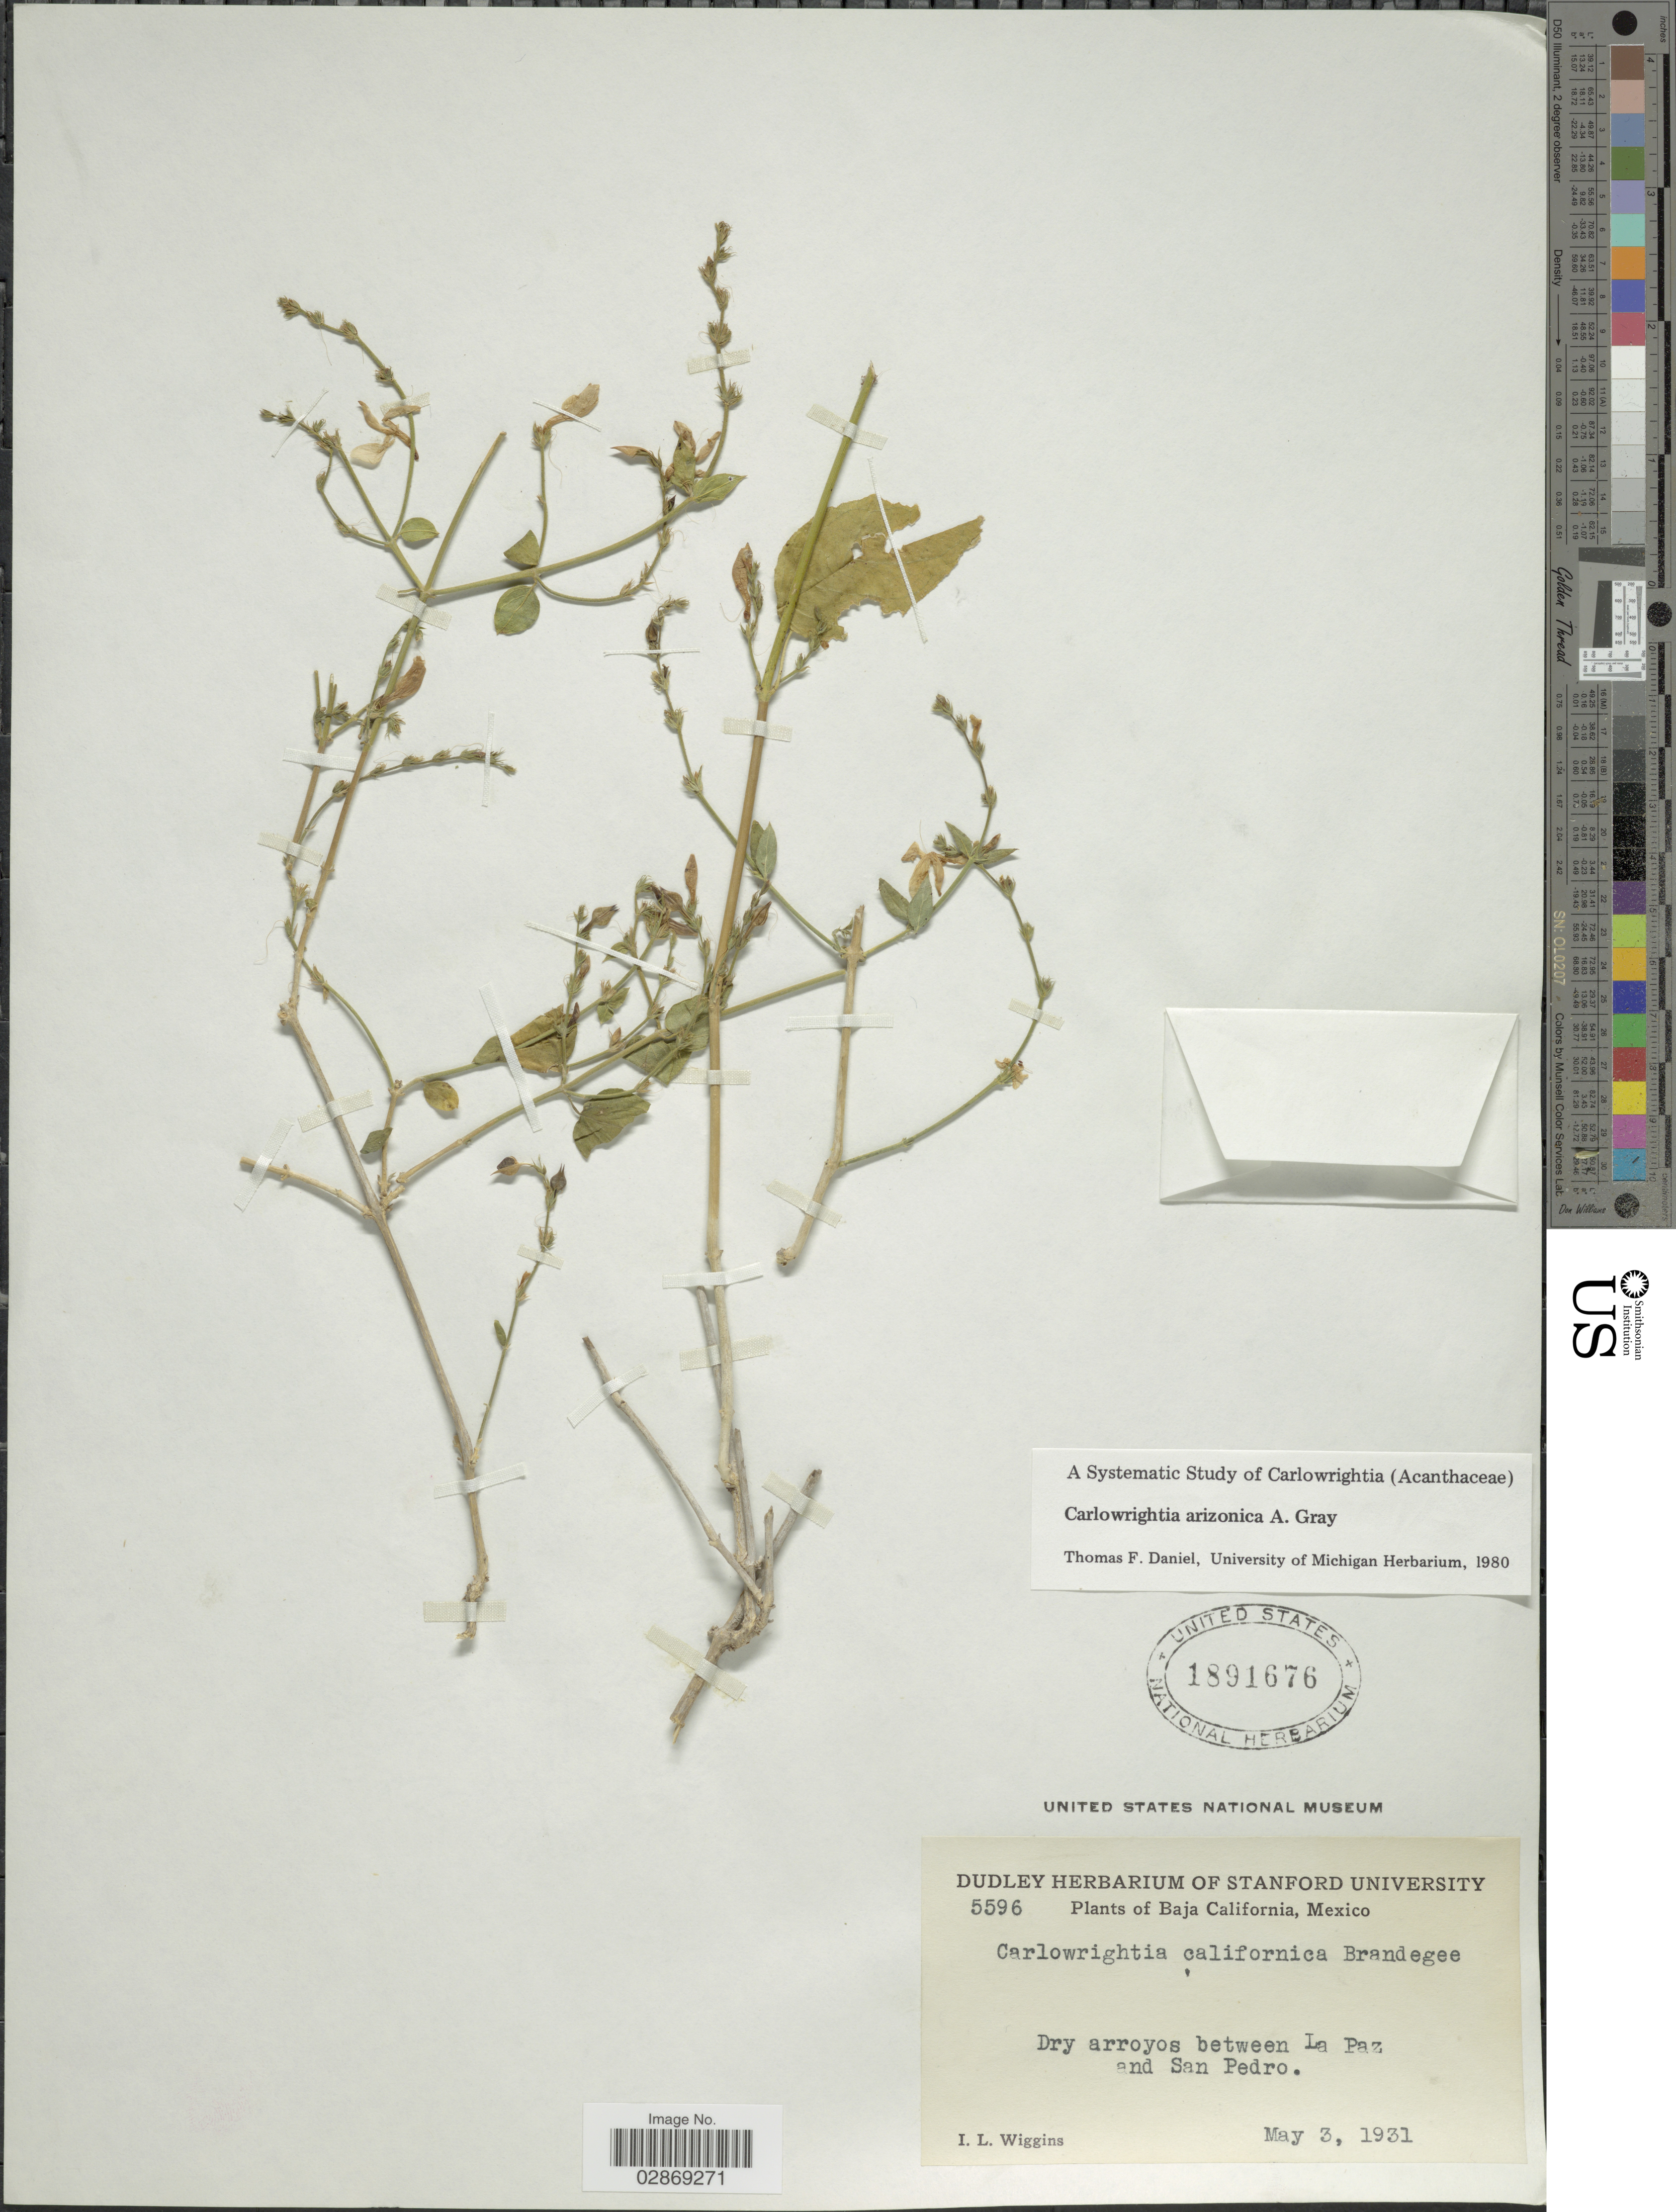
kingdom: Plantae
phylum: Tracheophyta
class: Magnoliopsida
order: Lamiales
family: Acanthaceae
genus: Carlowrightia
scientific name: Carlowrightia arizonica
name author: A. Gray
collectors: I. L. Wiggins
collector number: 5596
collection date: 1931-05-03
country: Mexico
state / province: Baja California Sur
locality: Dry arroyos between La Paz and San Pedro.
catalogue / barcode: US 1891676